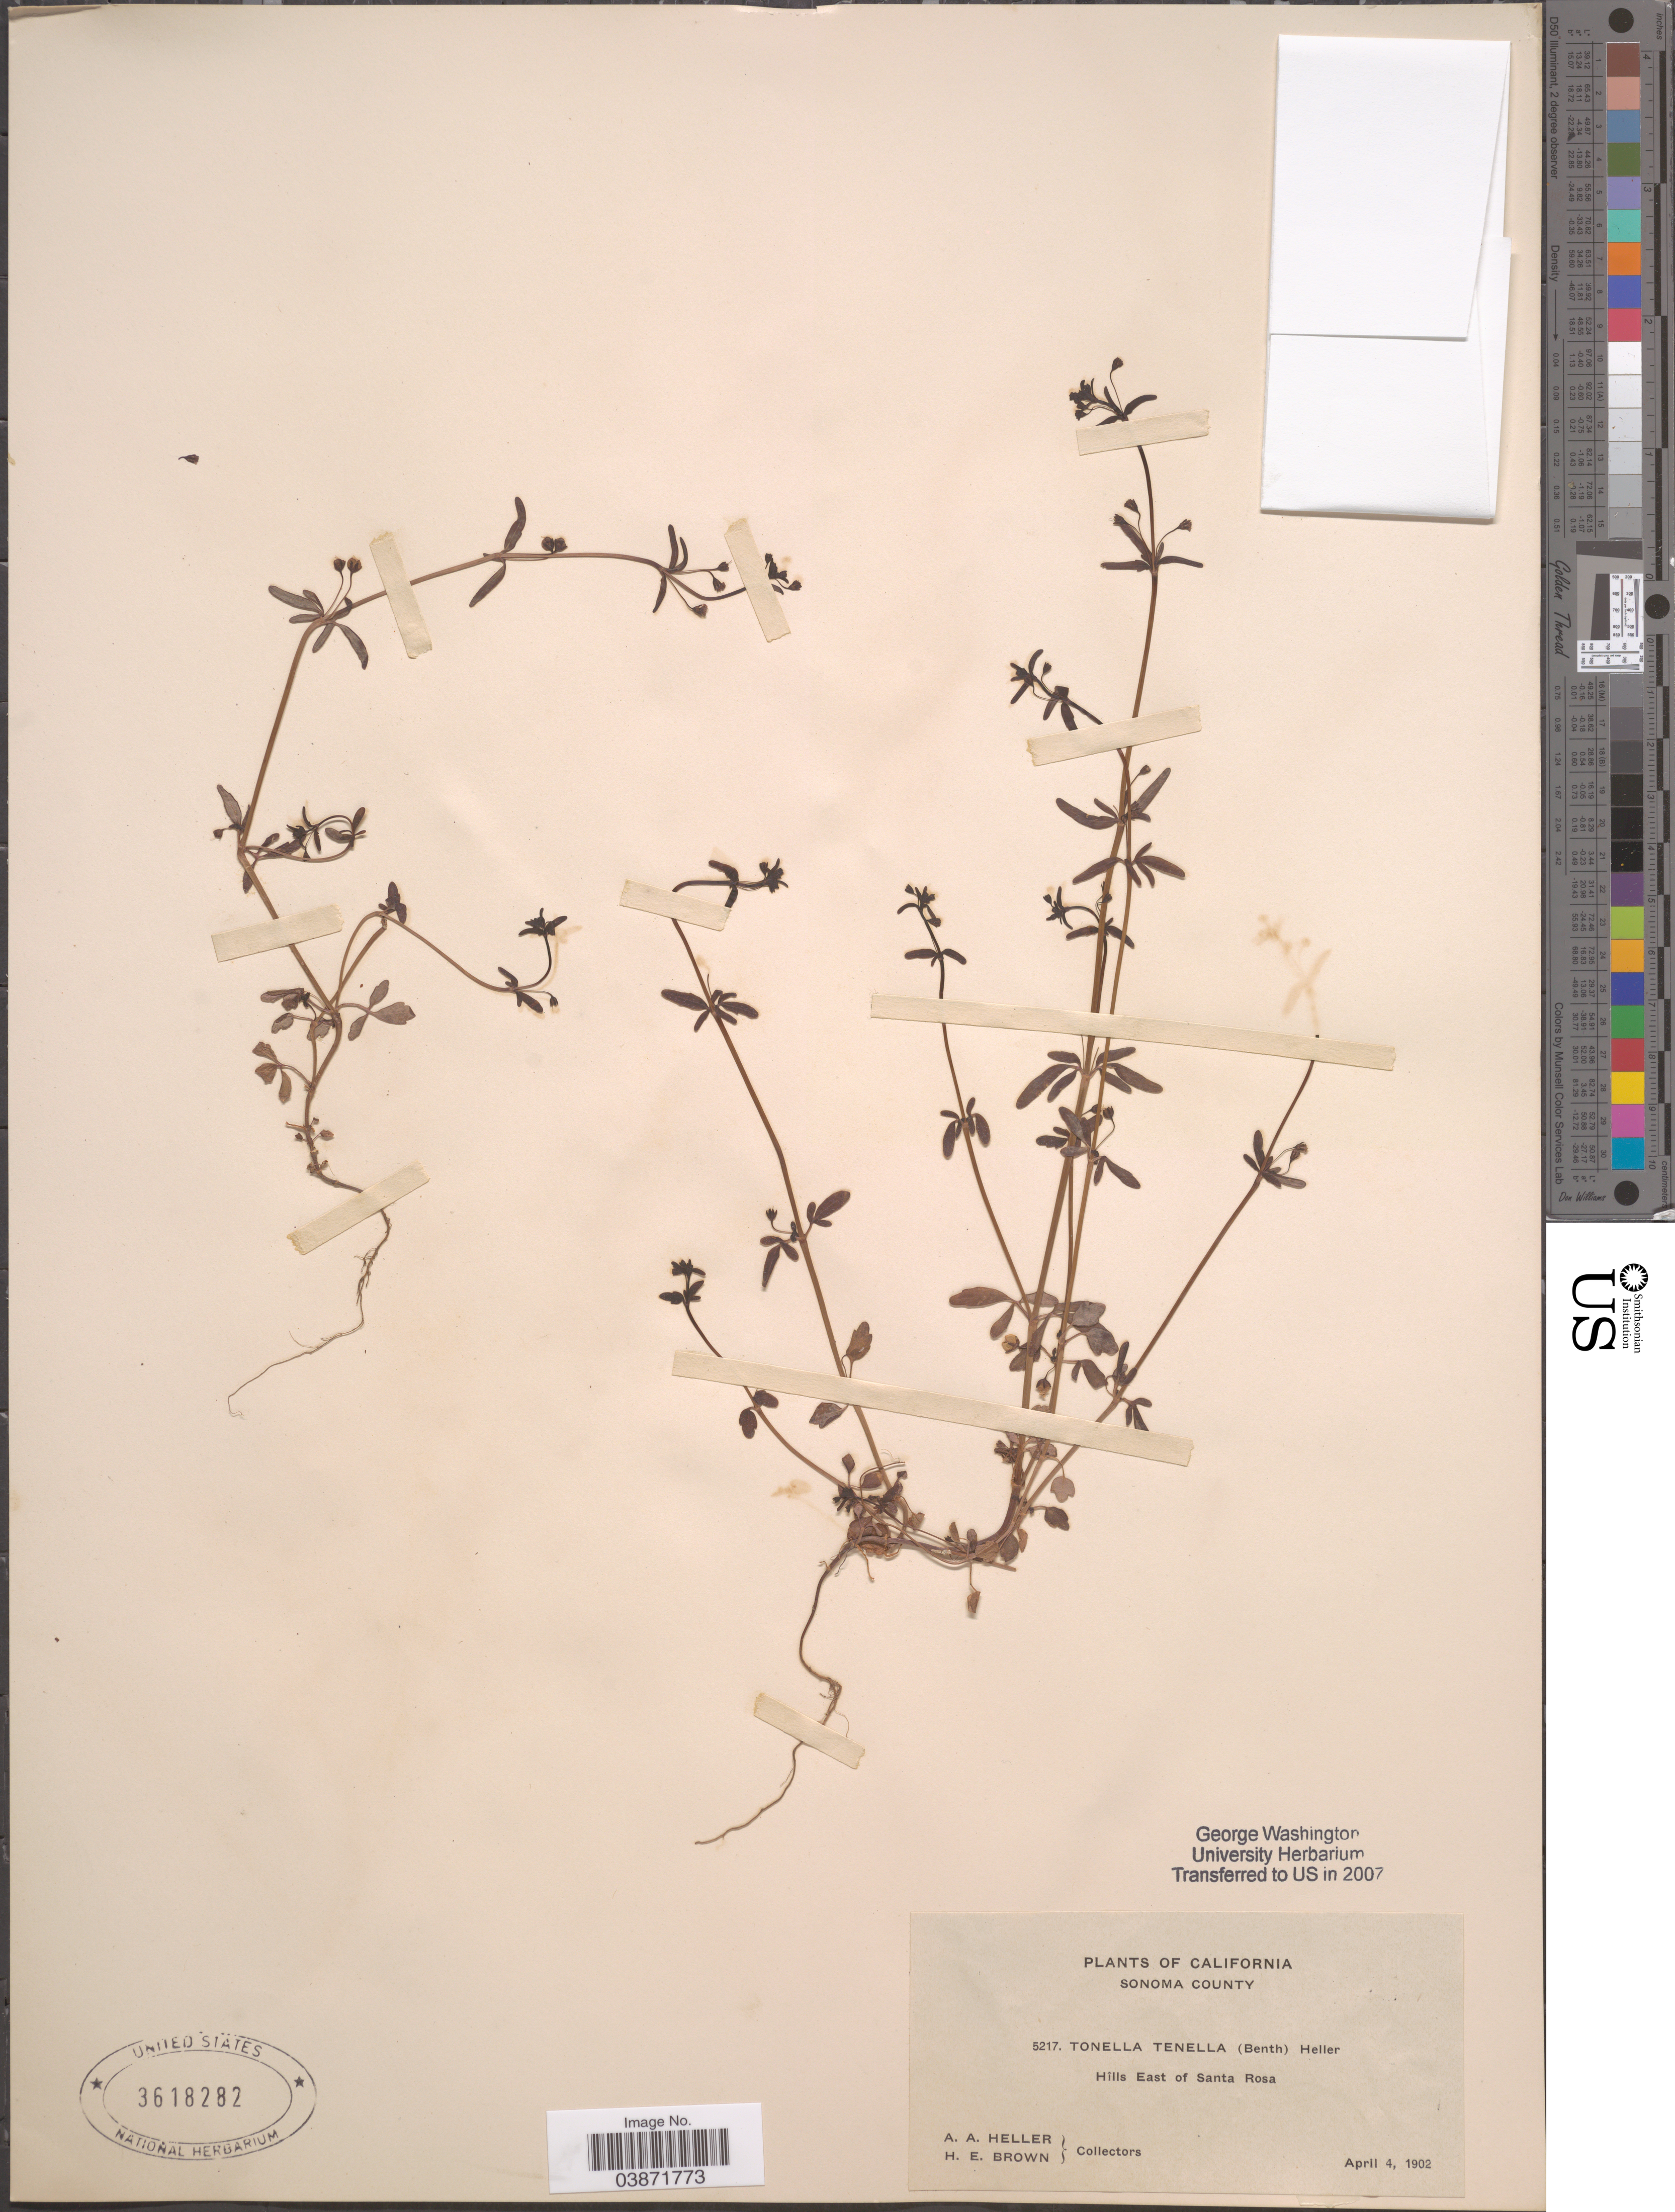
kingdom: Plantae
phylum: Tracheophyta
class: Magnoliopsida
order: Lamiales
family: Plantaginaceae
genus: Tonella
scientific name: Tonella tenella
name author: (Benth.) A. Heller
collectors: A. A. Heller & H. E. Brown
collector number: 5217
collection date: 1902-04-04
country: United States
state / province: California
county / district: Sonoma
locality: Sonoma County. Hills East of Santa Rosa.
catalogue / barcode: US 3618282